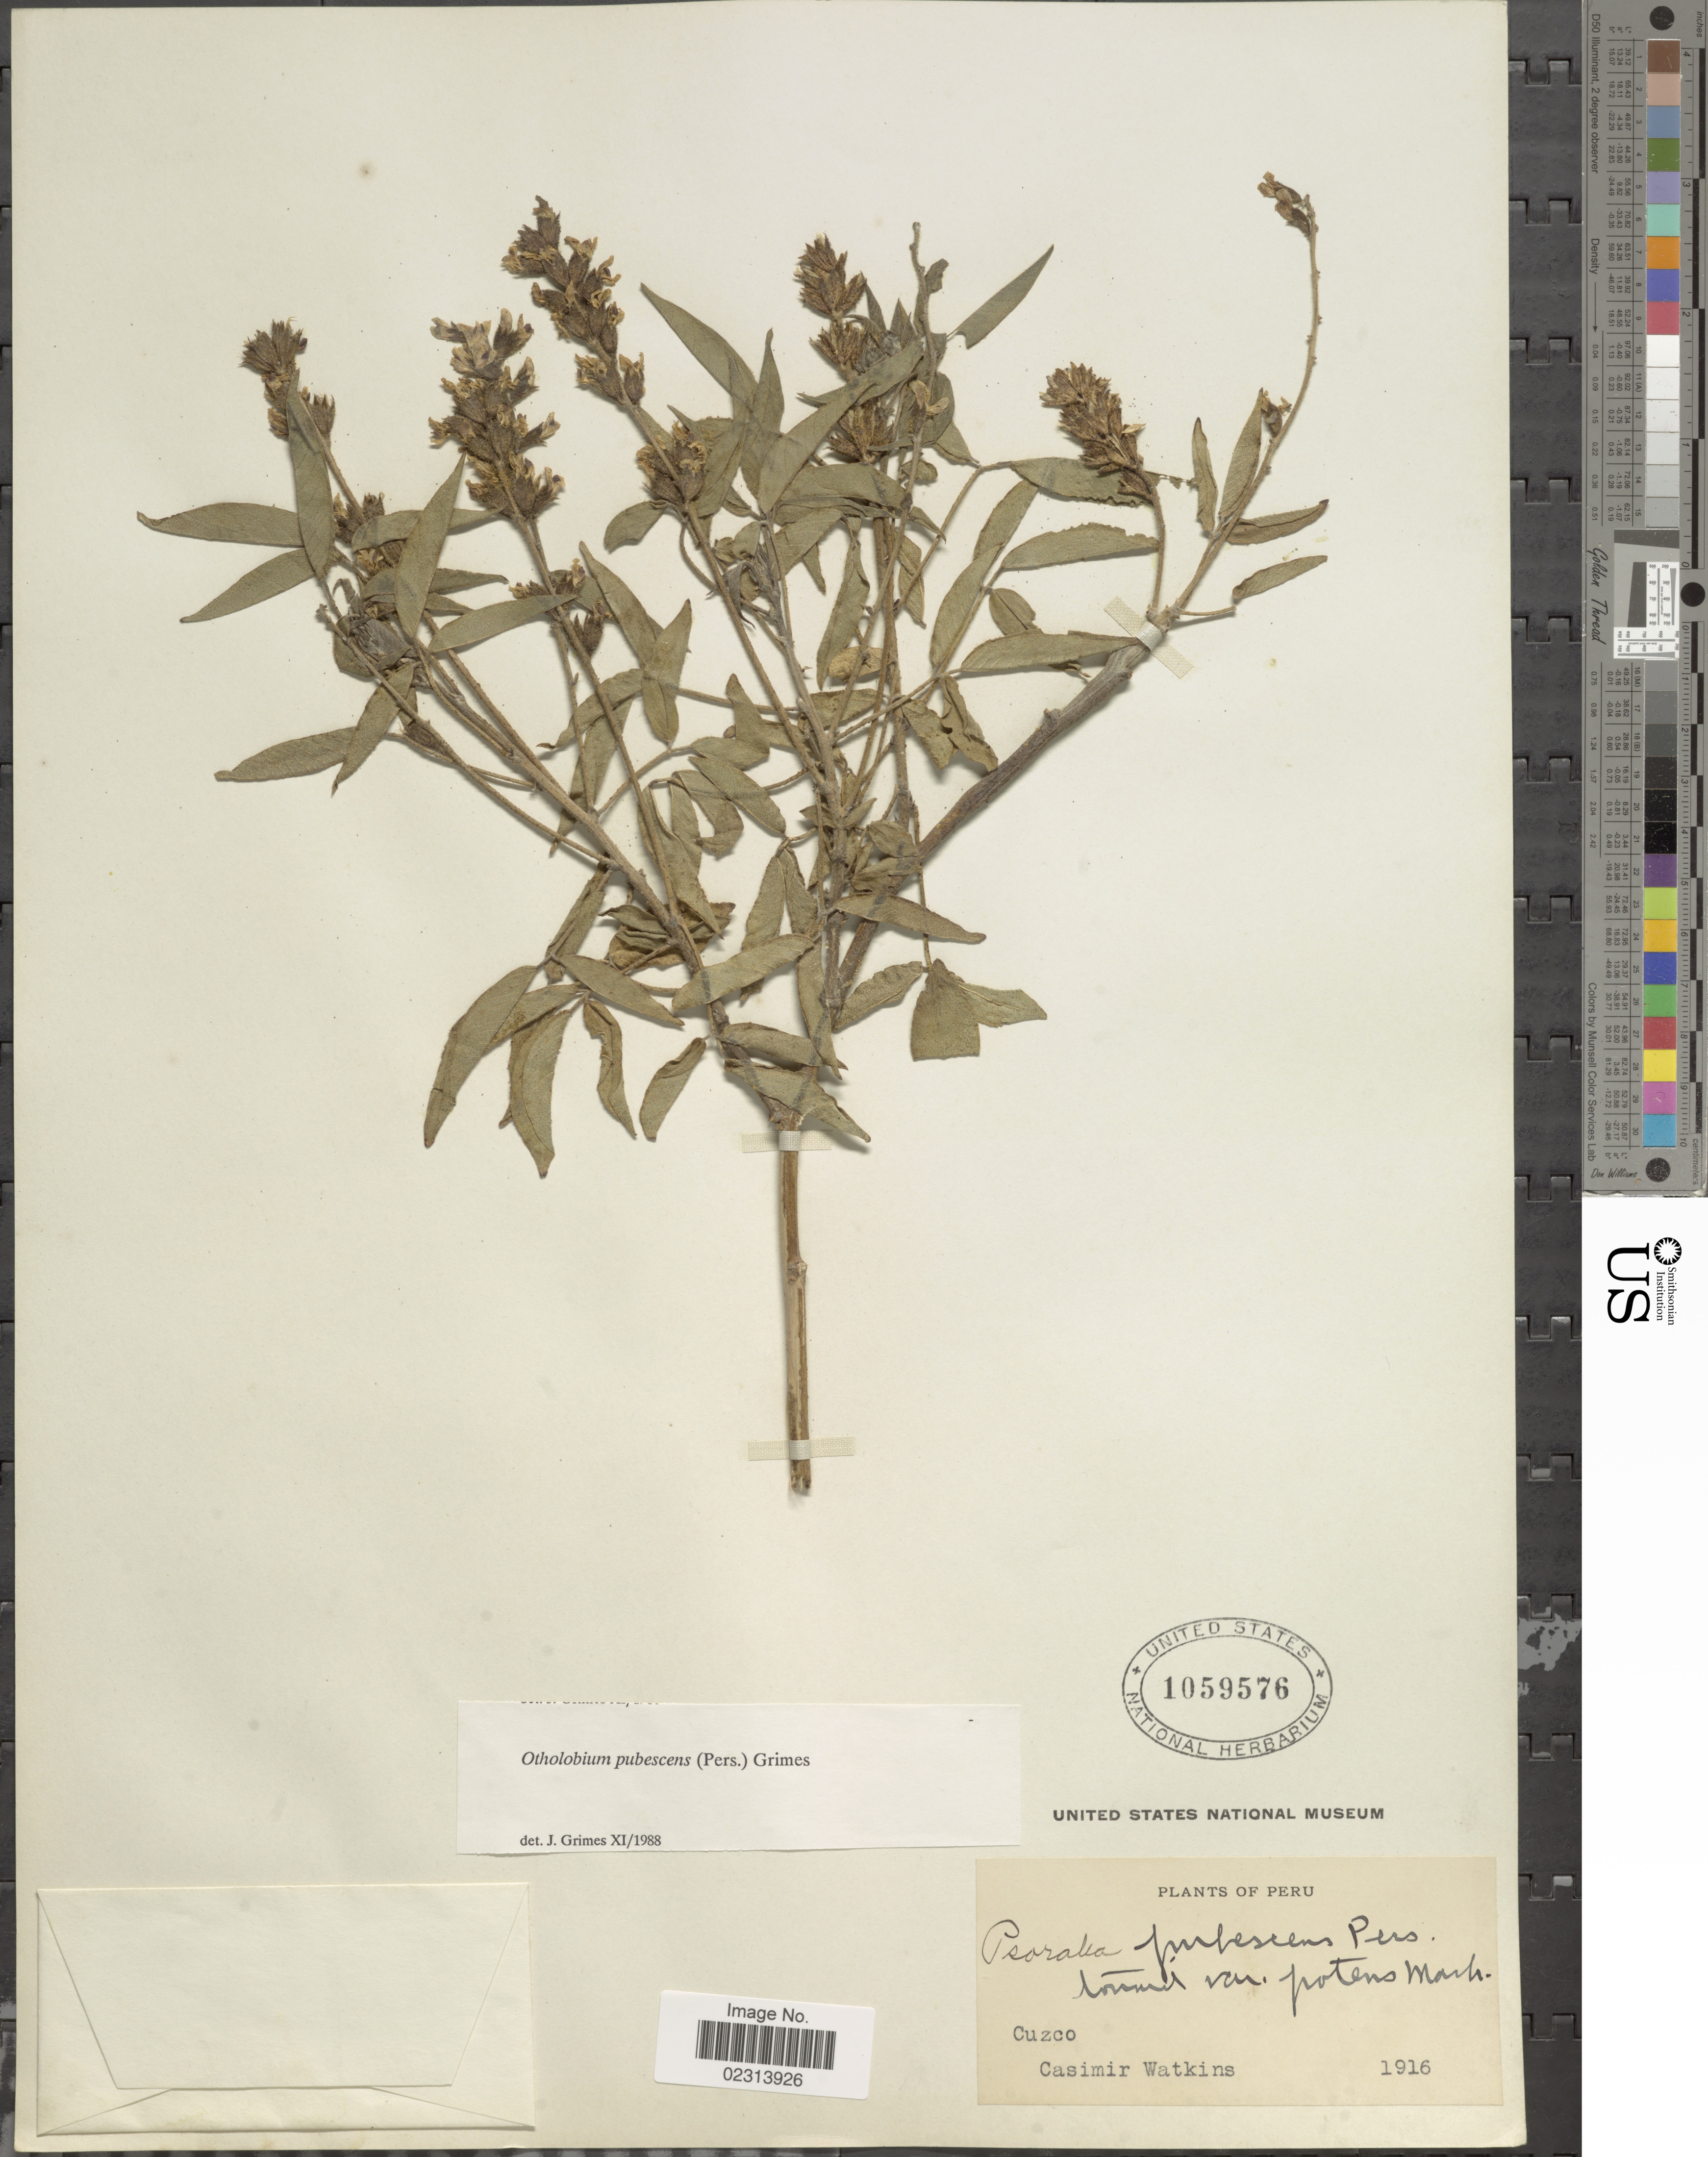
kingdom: Plantae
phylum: Tracheophyta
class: Magnoliopsida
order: Fabales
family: Fabaceae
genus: Otholobium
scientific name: Otholobium pubescens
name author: (Poir.) J.W. Grimes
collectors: C. Watkins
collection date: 1916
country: Peru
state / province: Cusco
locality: Cuzco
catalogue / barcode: US 1059576